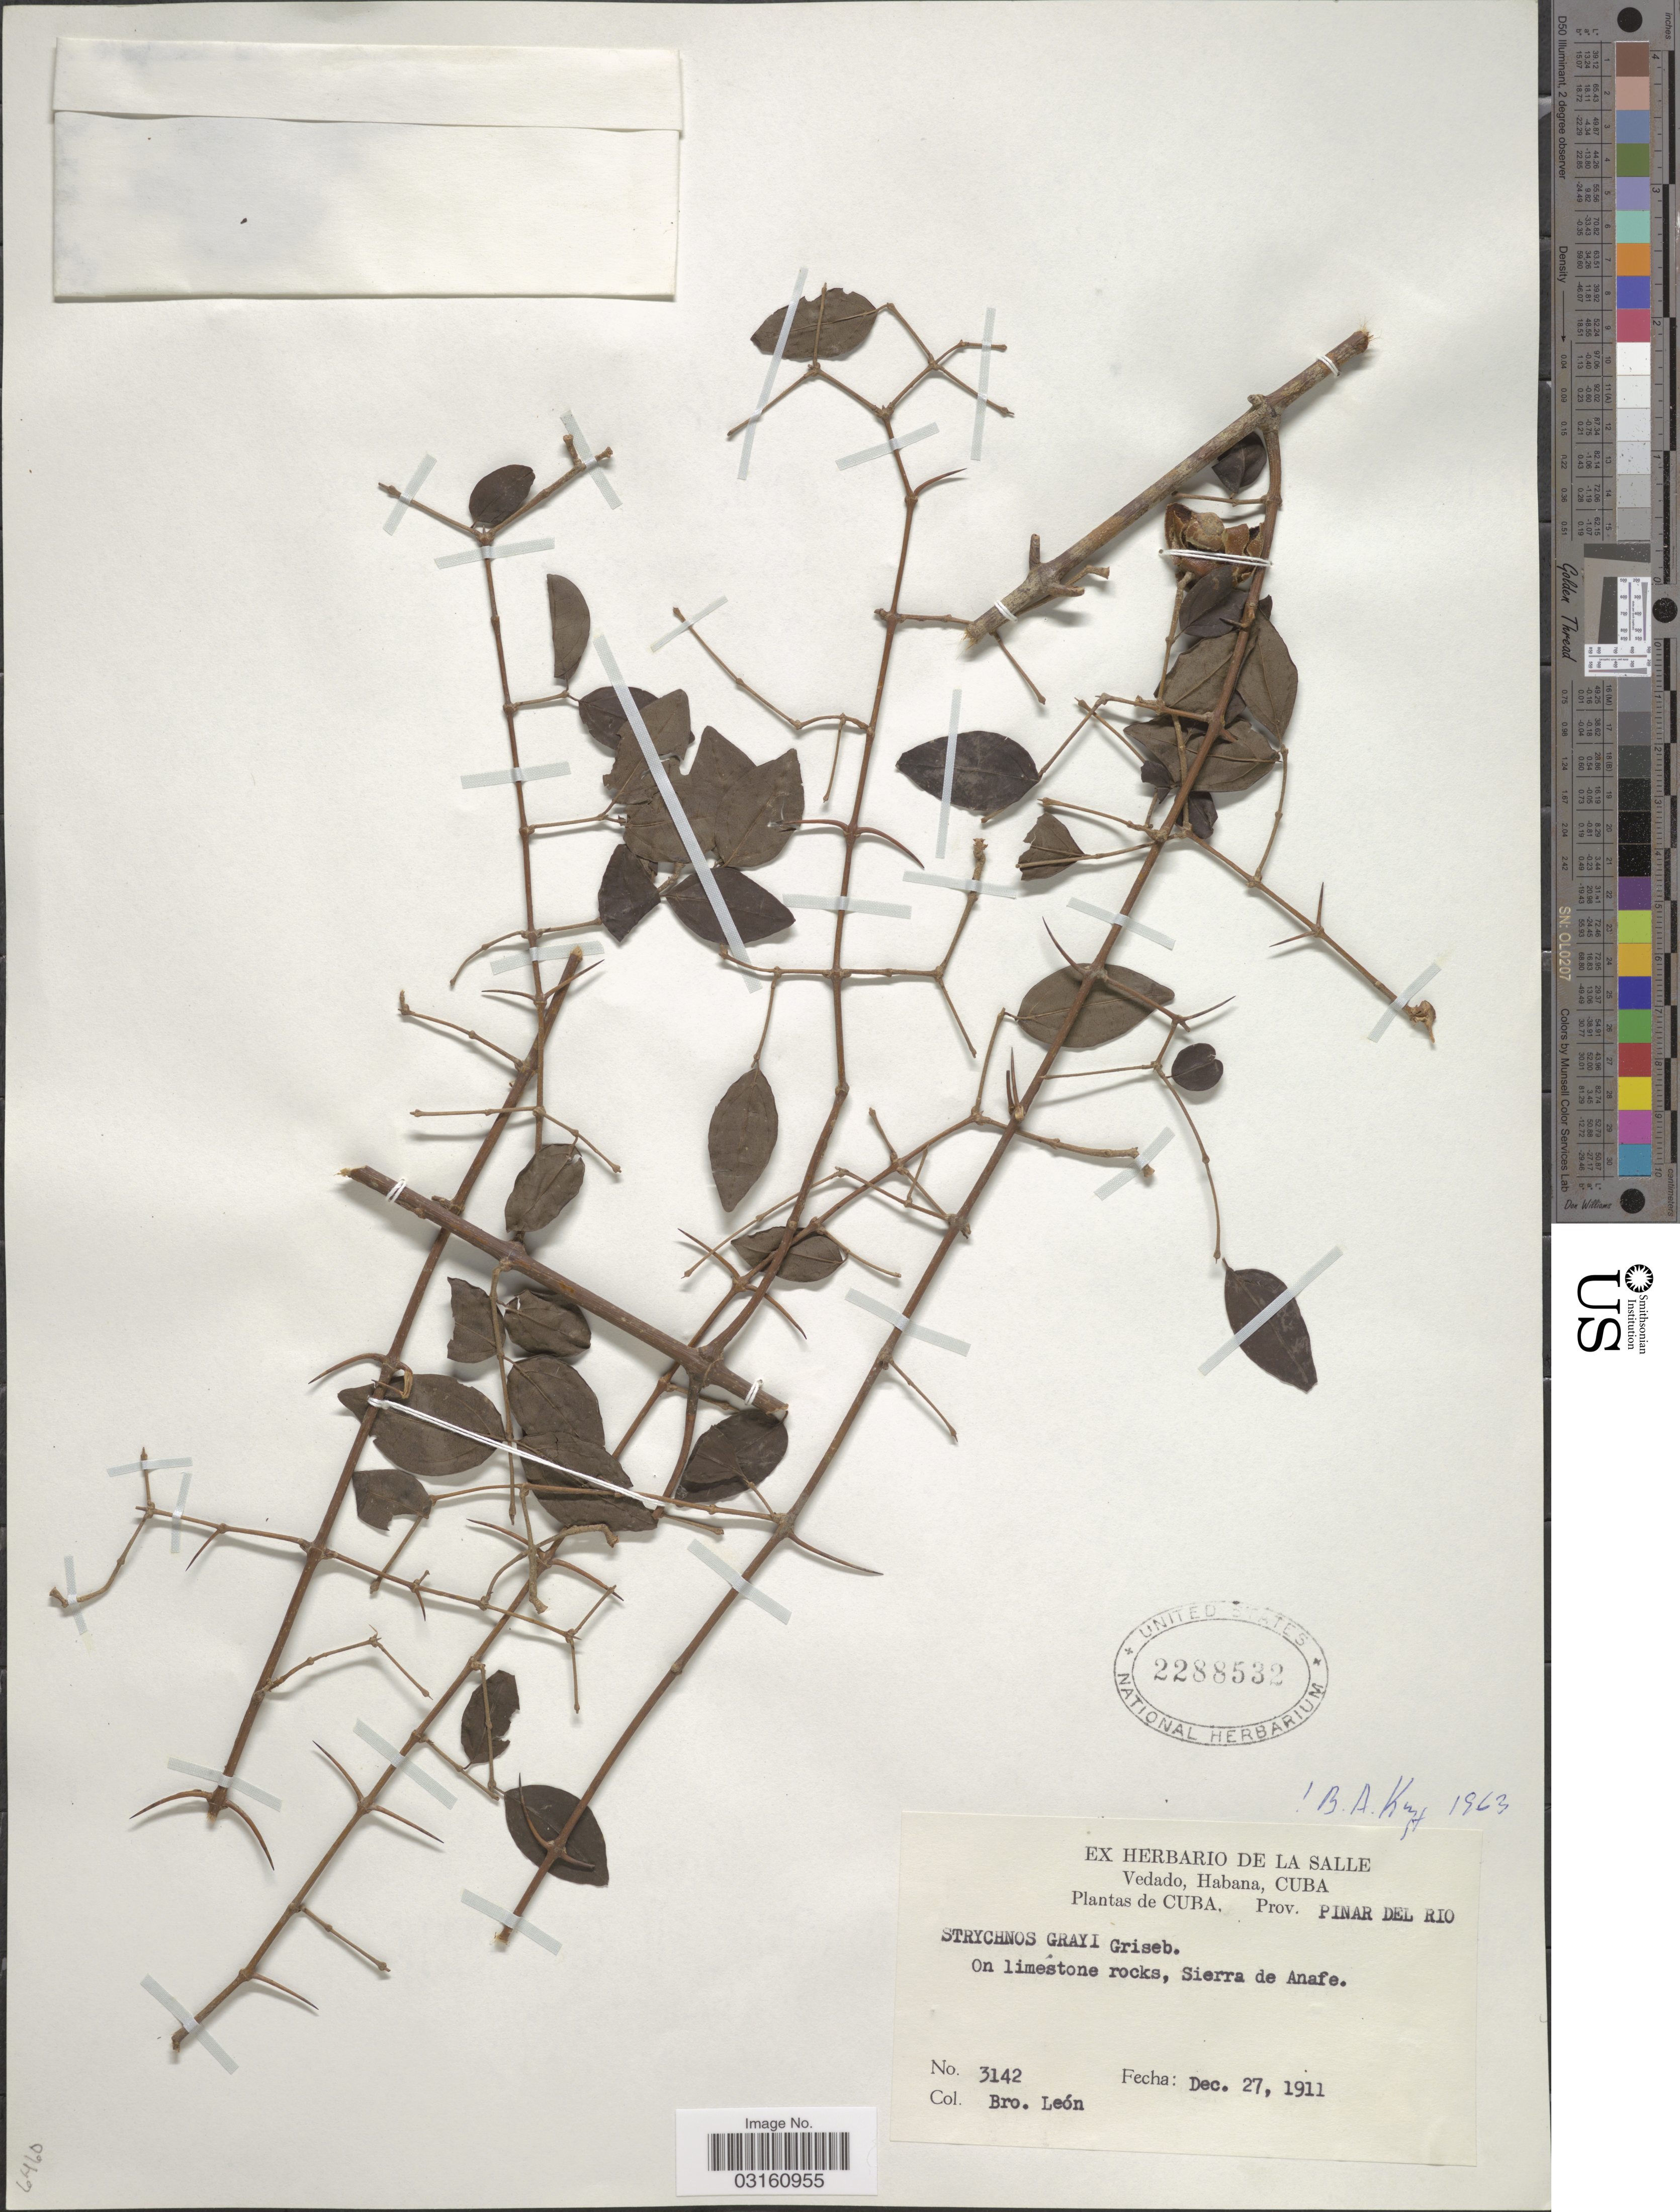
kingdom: Plantae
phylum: Tracheophyta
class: Magnoliopsida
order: Gentianales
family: Loganiaceae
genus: Strychnos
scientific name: Strychnos grayi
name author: Griseb.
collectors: Bro. León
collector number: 3142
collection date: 1911-12-27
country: Cuba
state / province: Pinar del Río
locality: On limestone rocks, Sierra de Anafe.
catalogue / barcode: US 2288532